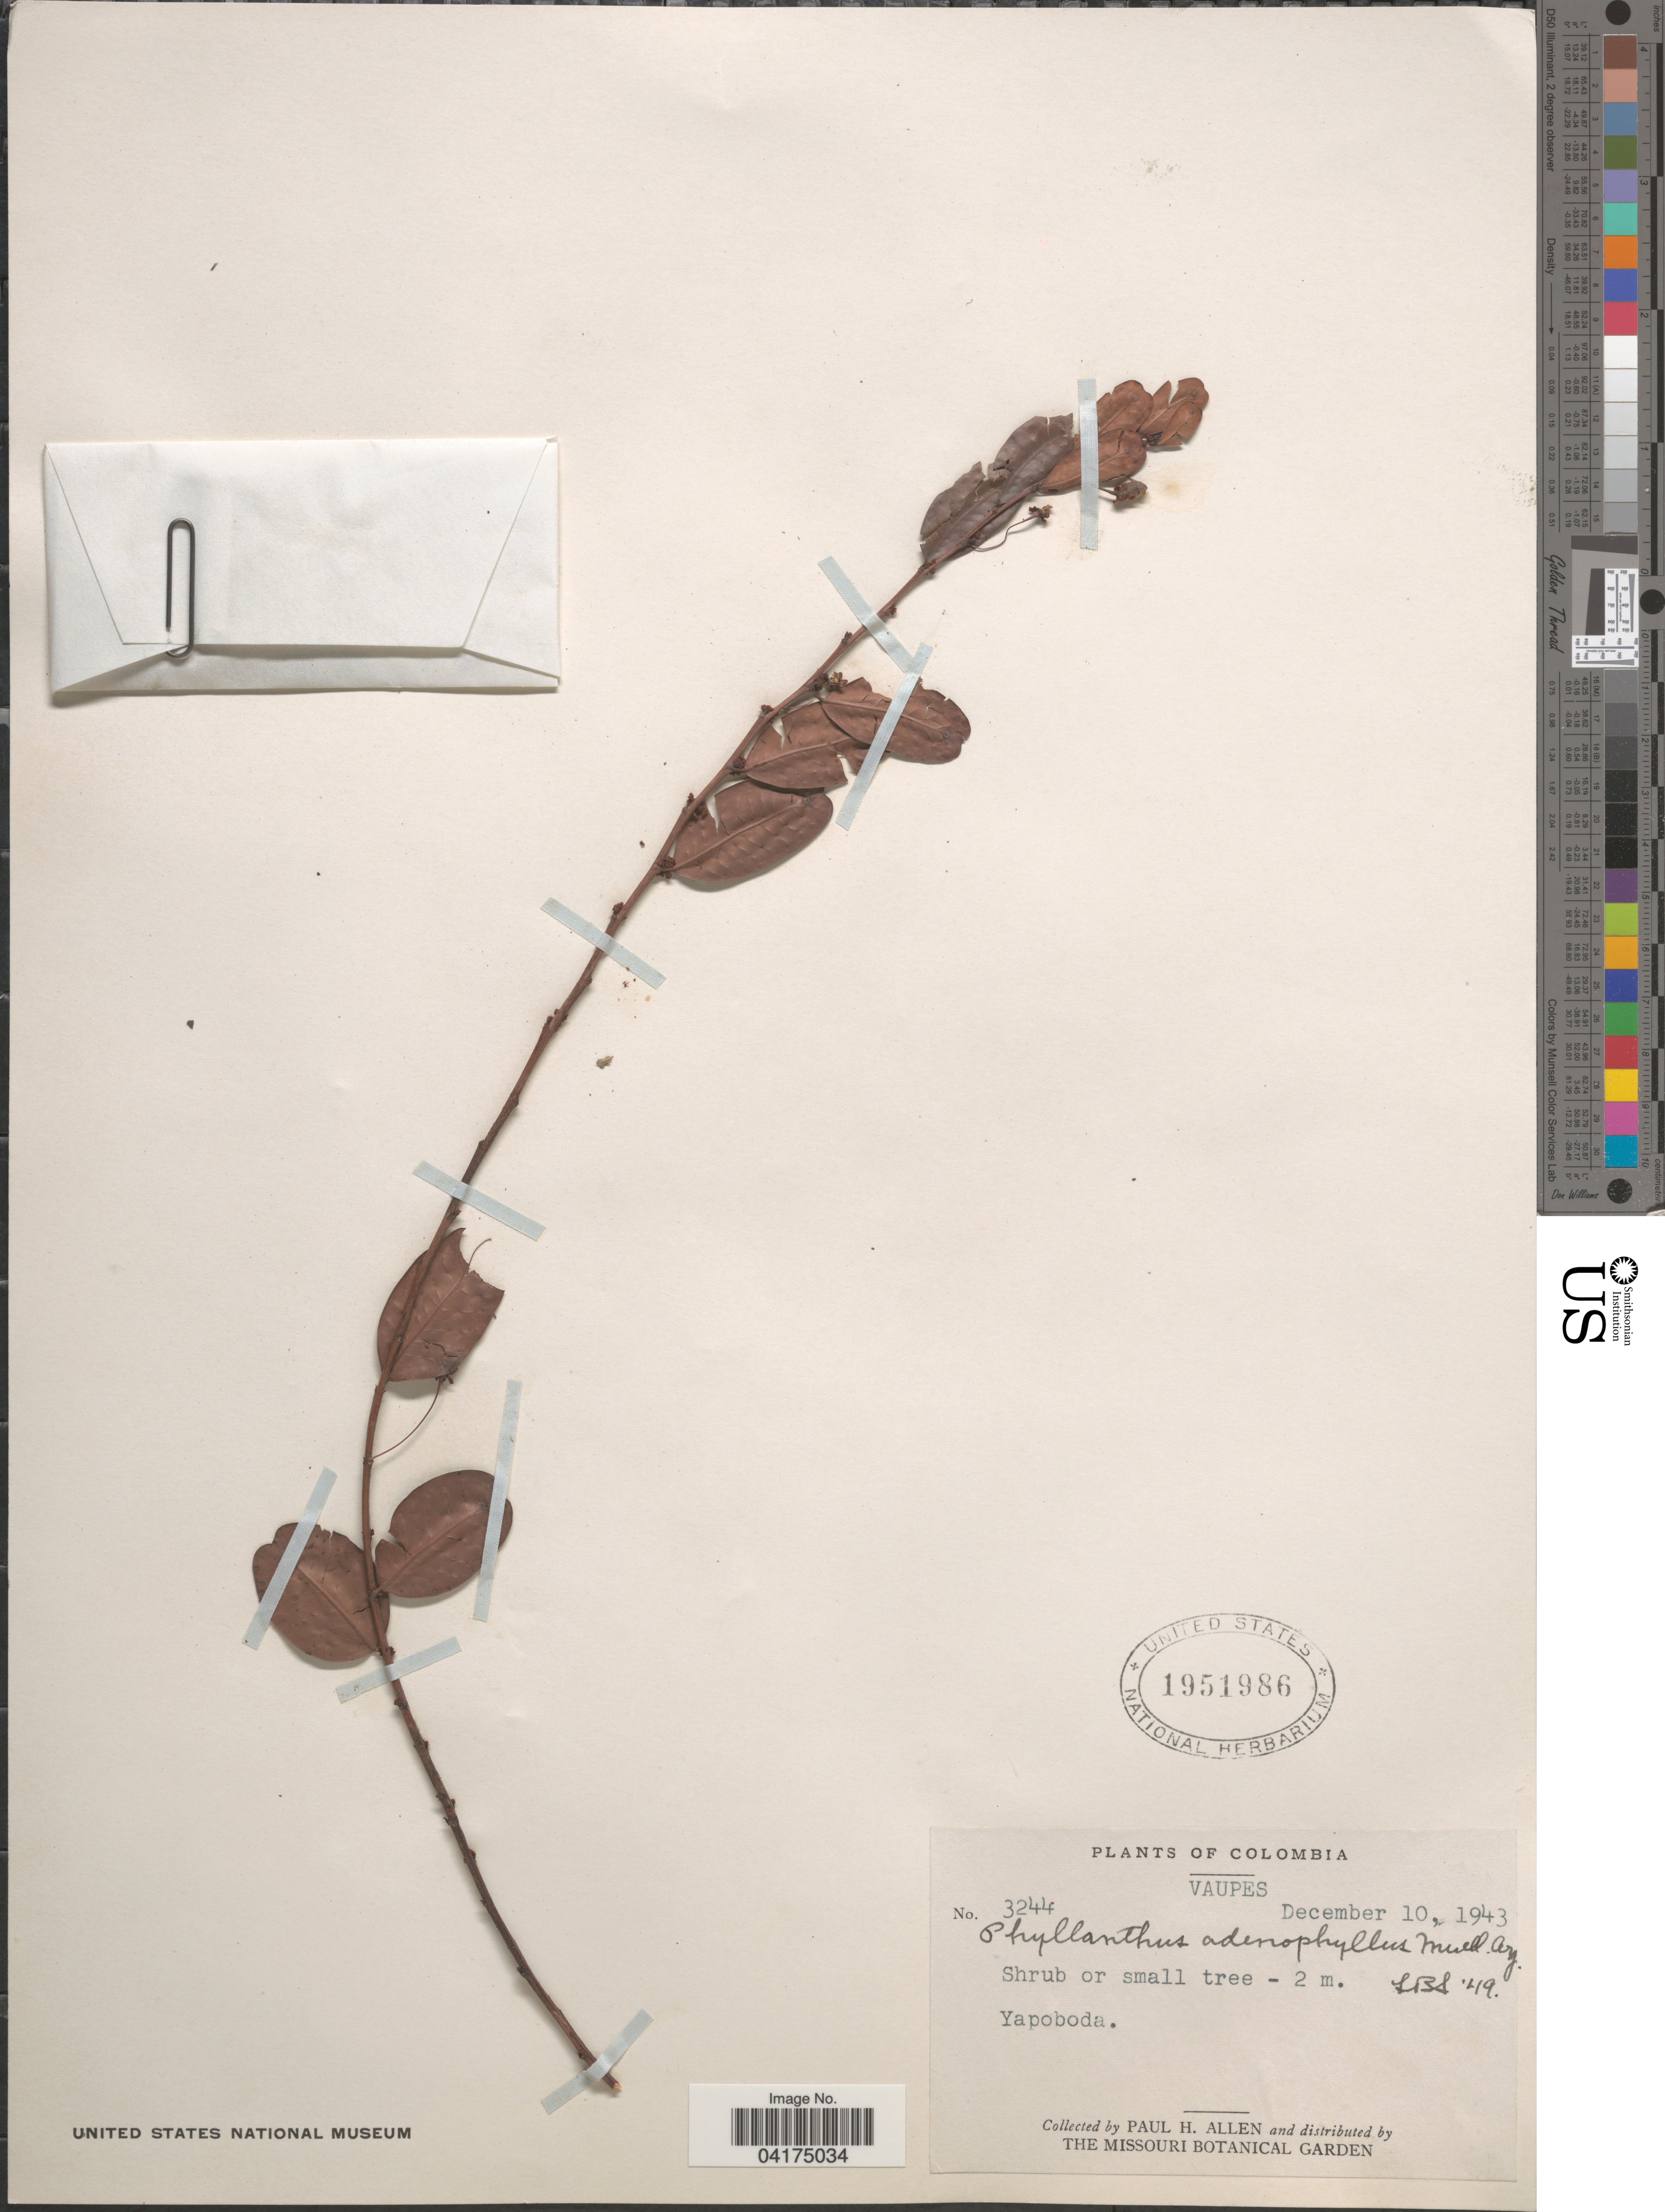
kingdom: Plantae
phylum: Tracheophyta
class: Magnoliopsida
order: Malpighiales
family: Phyllanthaceae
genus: Phyllanthus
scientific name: Phyllanthus adenophyllus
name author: Müll. Arg.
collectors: P. H. Allen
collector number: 3244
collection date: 1943-12-10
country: Colombia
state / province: Vaupés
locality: Yapoboda.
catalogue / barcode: US 1951986